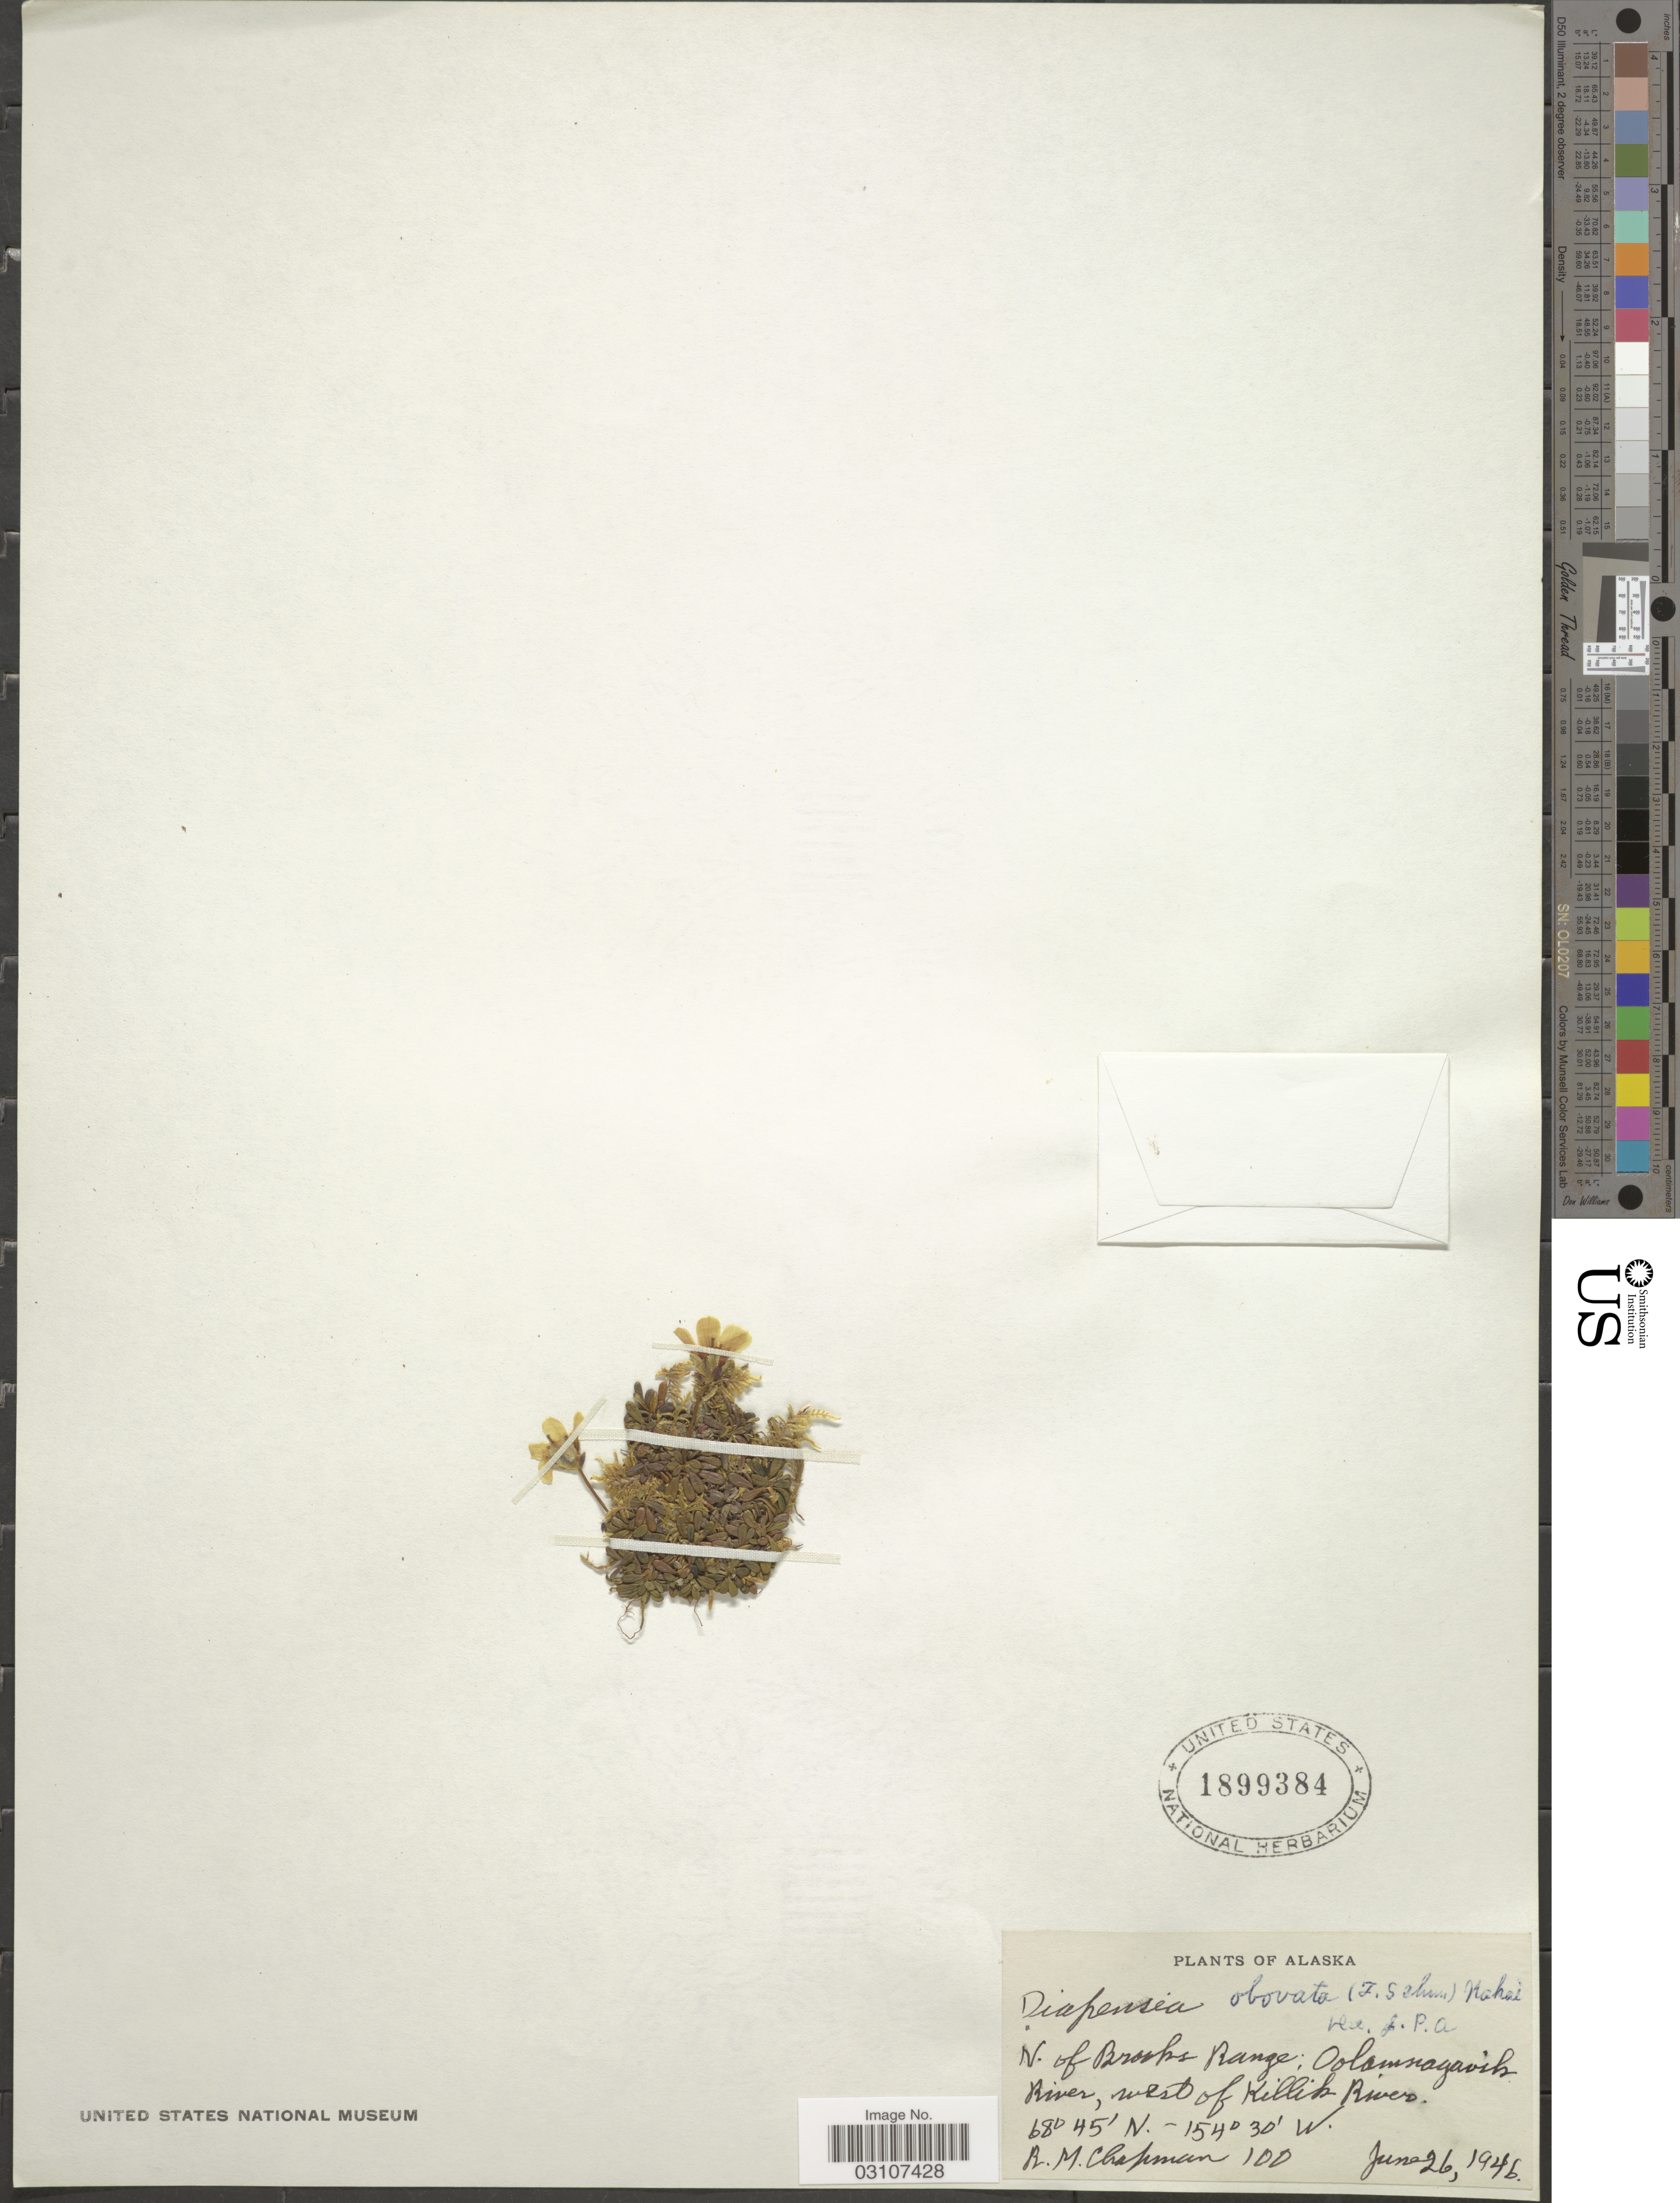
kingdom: Plantae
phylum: Tracheophyta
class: Magnoliopsida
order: Ericales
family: Diapensiaceae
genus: Diapensia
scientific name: Diapensia lapponica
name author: L.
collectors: R. M. Chapman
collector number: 100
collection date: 1946-06-26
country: United States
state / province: Alaska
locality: N. of Brooks Range; Oolamnagavik River, west of Killik River.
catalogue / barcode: US 1899384